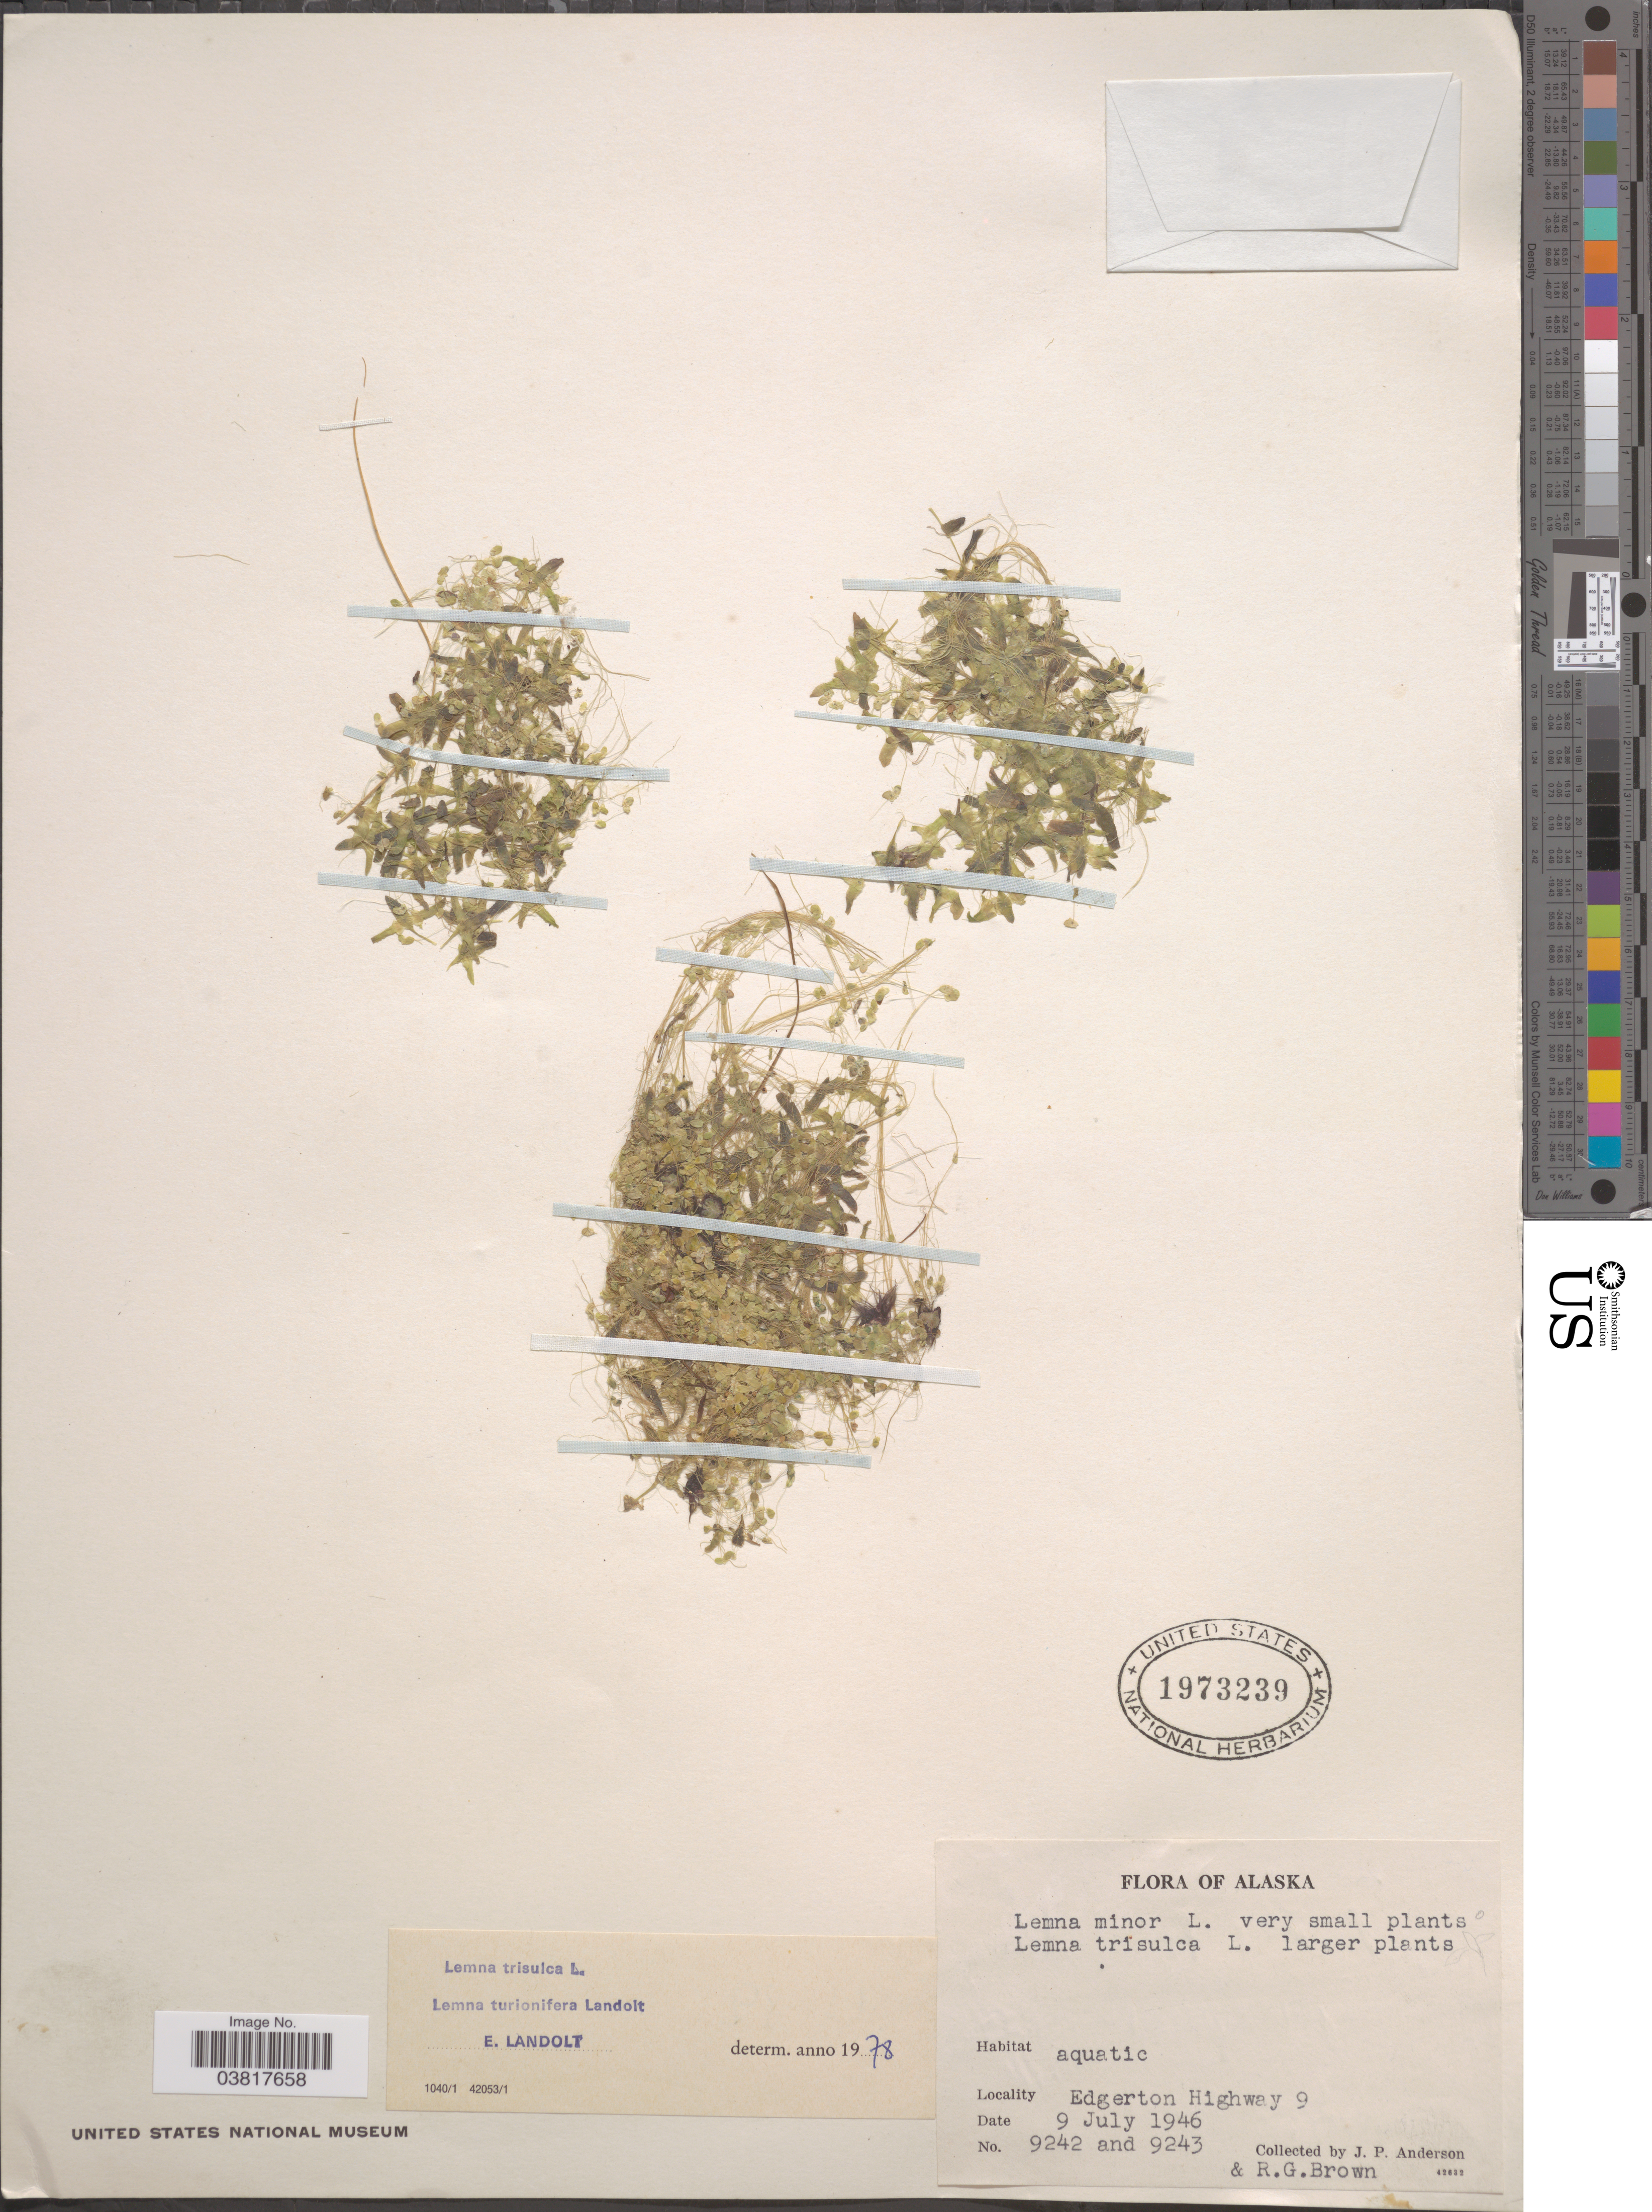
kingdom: Plantae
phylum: Tracheophyta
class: Liliopsida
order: Alismatales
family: Araceae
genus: Lemna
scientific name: Lemna trisulca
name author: L.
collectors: J. P. Anderson & R. G. Brown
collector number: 9242/9243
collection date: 1946-07-09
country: United States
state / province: Alaska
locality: Edgerton Highway 9.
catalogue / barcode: US 1973239